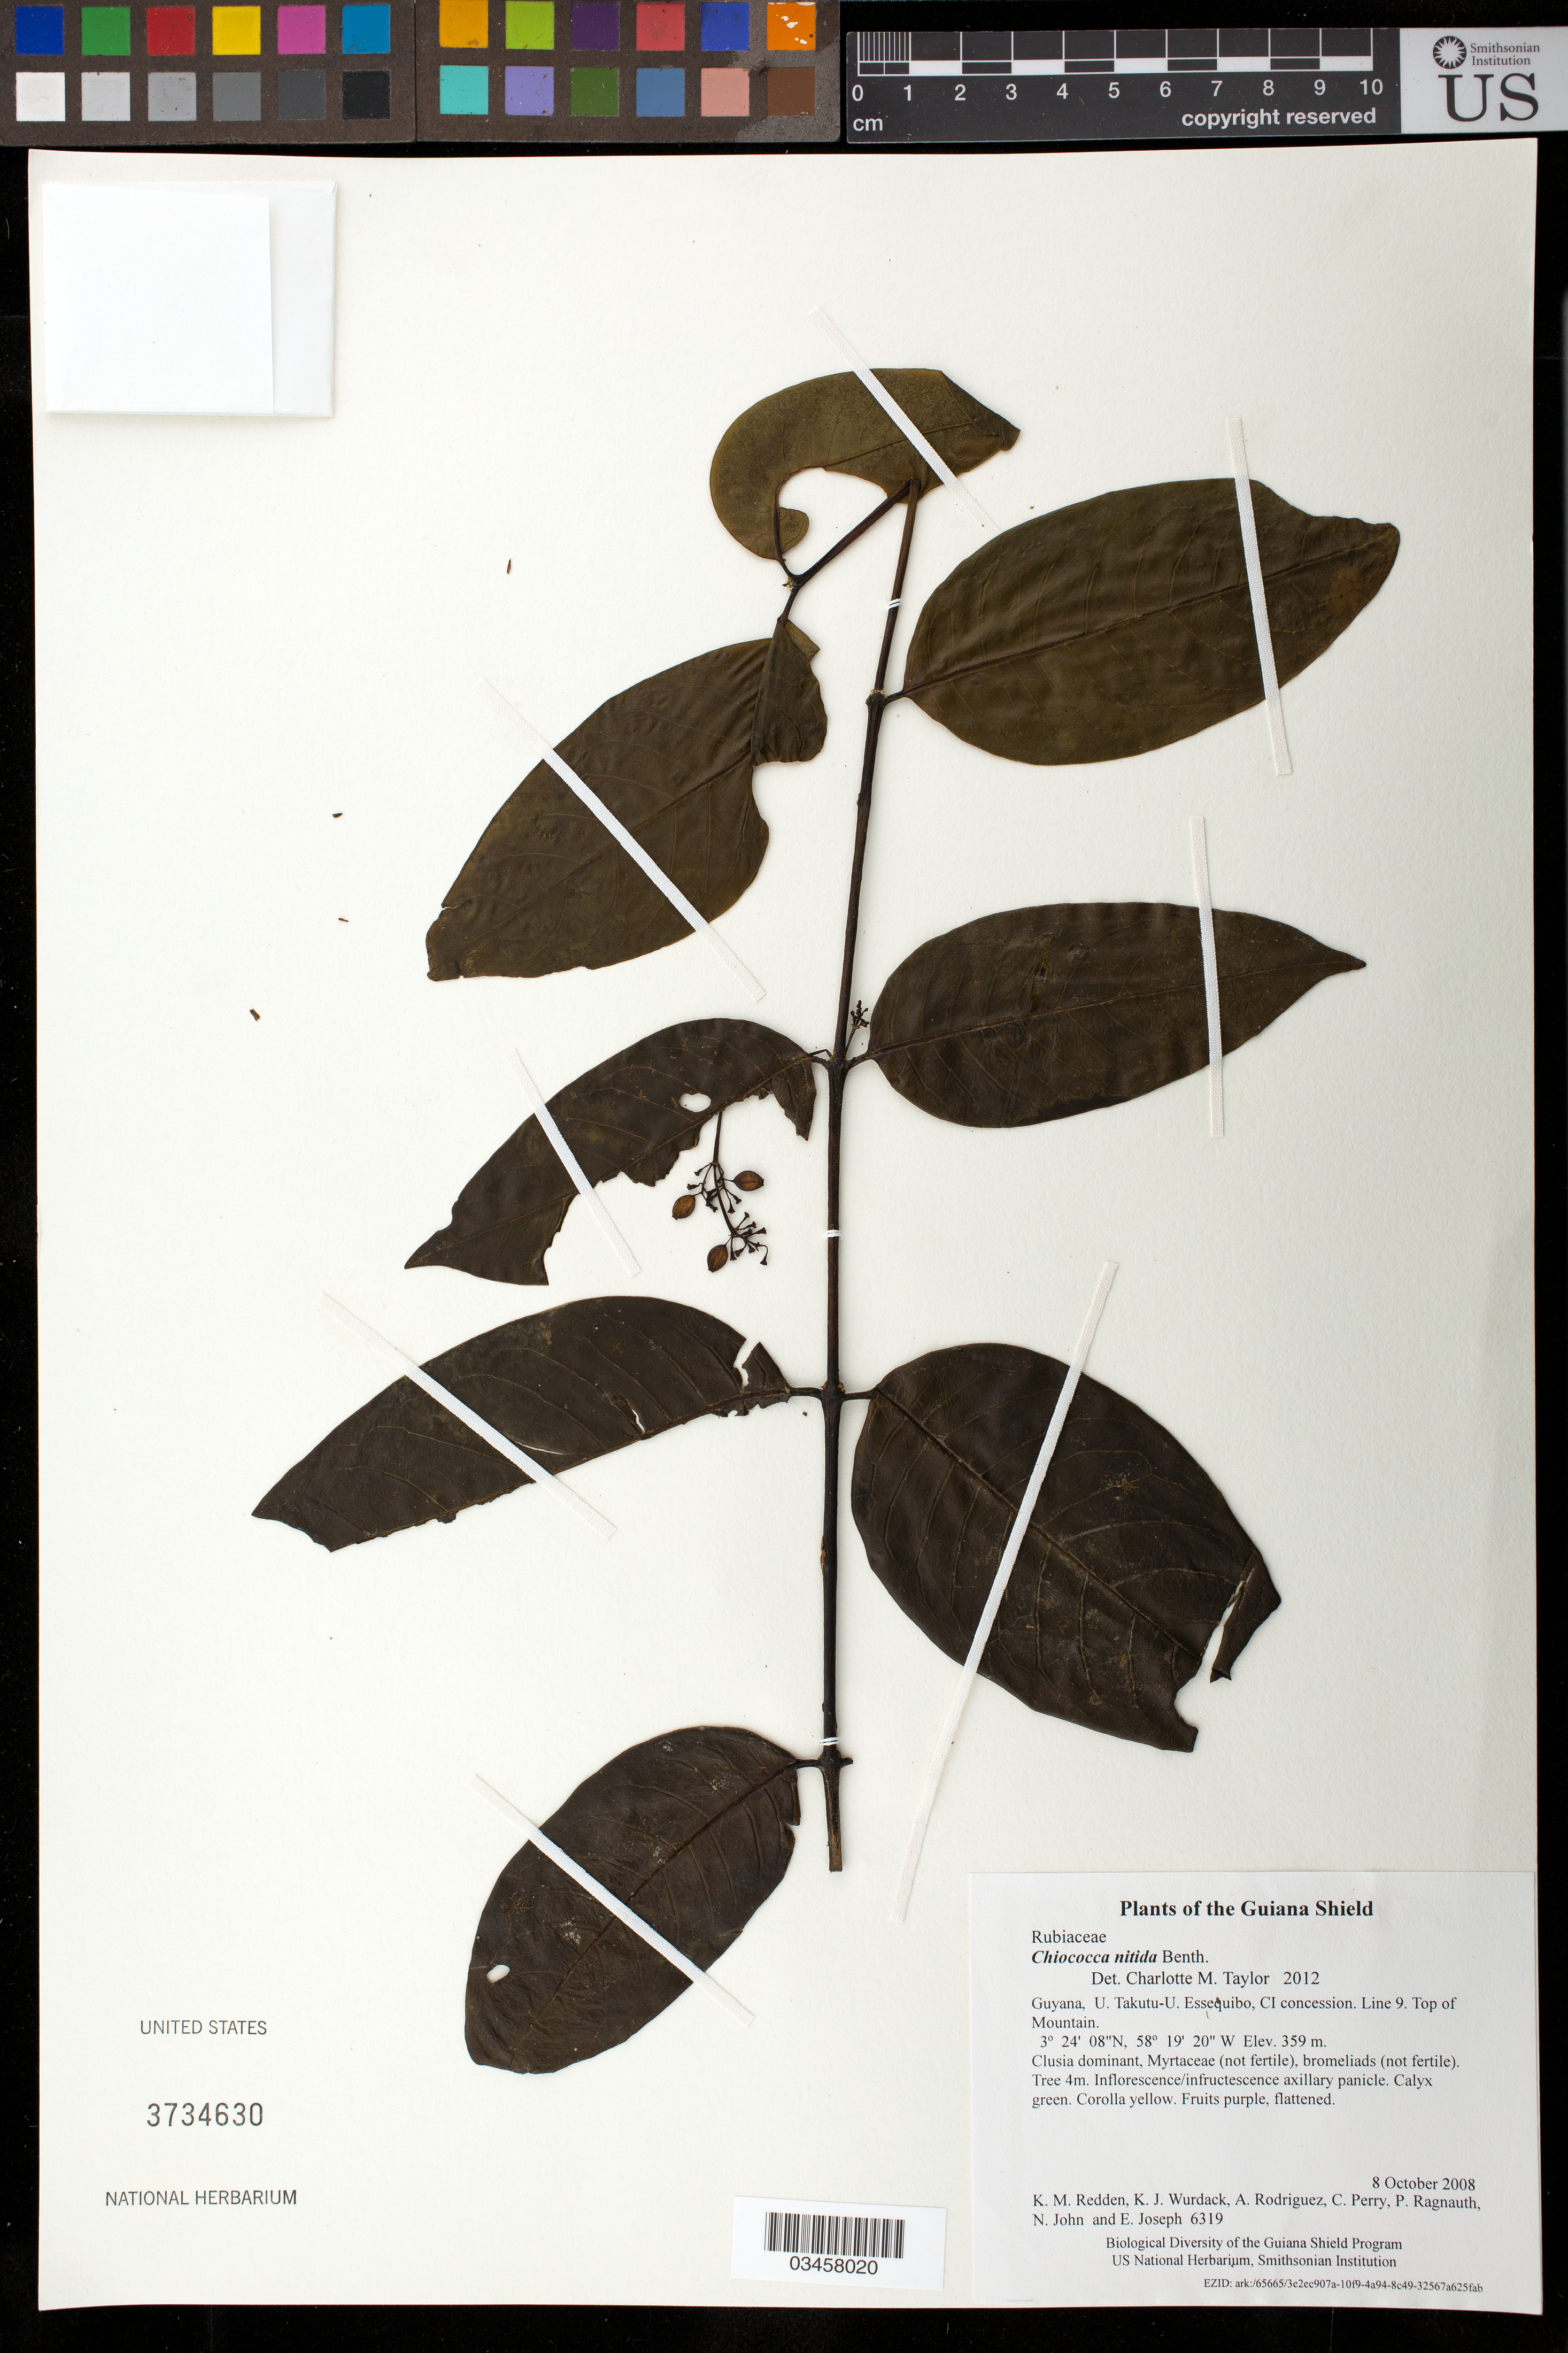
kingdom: Plantae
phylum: Tracheophyta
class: Magnoliopsida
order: Gentianales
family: Rubiaceae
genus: Chiococca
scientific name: Chiococca nitida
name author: Benth.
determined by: Taylor, Charlotte M.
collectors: K. M. Redden, K. Wurdack, A. Rodriguez, C. Perry, P. Ragnauth, N. John & E. Joseph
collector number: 6319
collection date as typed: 8 October 2008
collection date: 2008-10-08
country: Guyana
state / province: U. Takutu-U. Essequibo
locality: CI concession. Line 9. Top of Mountain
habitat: Clusia dominant, Myrtaceae (not fertile), bromeliads (not fertile)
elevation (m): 359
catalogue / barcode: US 3734630